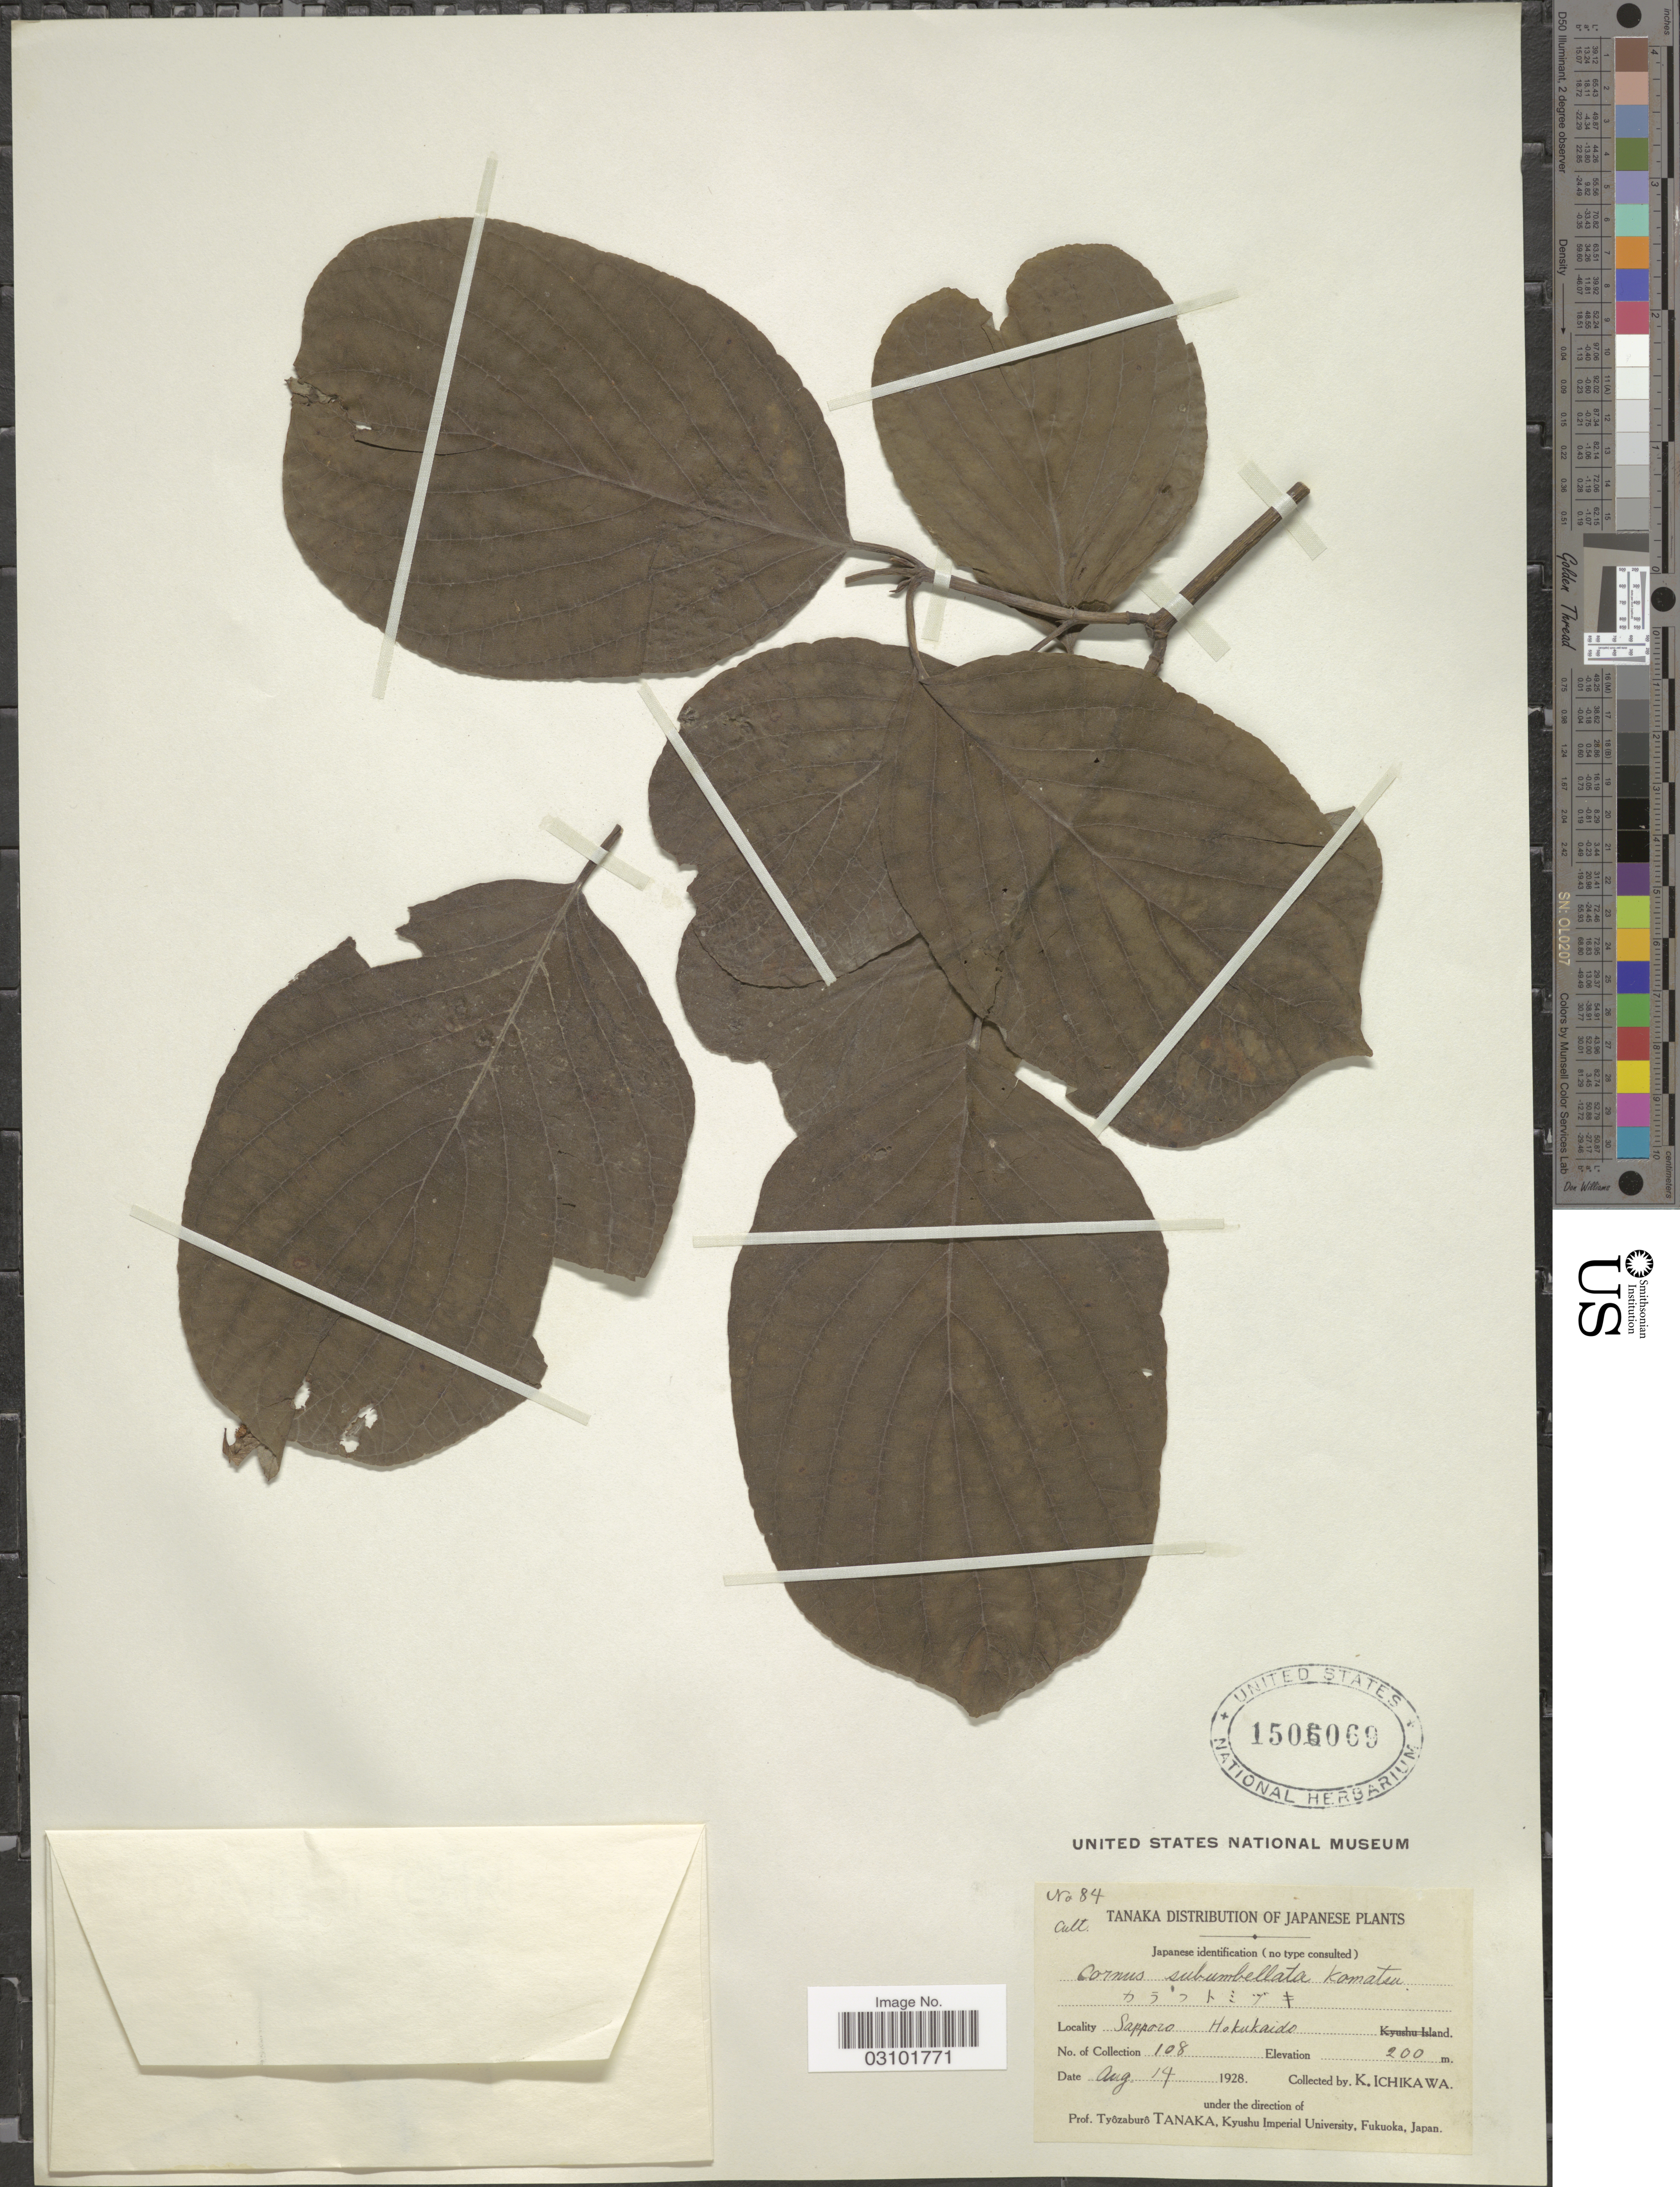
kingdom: Plantae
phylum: Tracheophyta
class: Magnoliopsida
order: Cornales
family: Cornaceae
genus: Cornus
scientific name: Cornus subumbellata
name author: Komatsu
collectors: K. Ichikawa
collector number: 84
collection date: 1928-08-14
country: Japan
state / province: Hokkaidō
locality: Sapporo Hokukaido.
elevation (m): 200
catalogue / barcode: US 150069